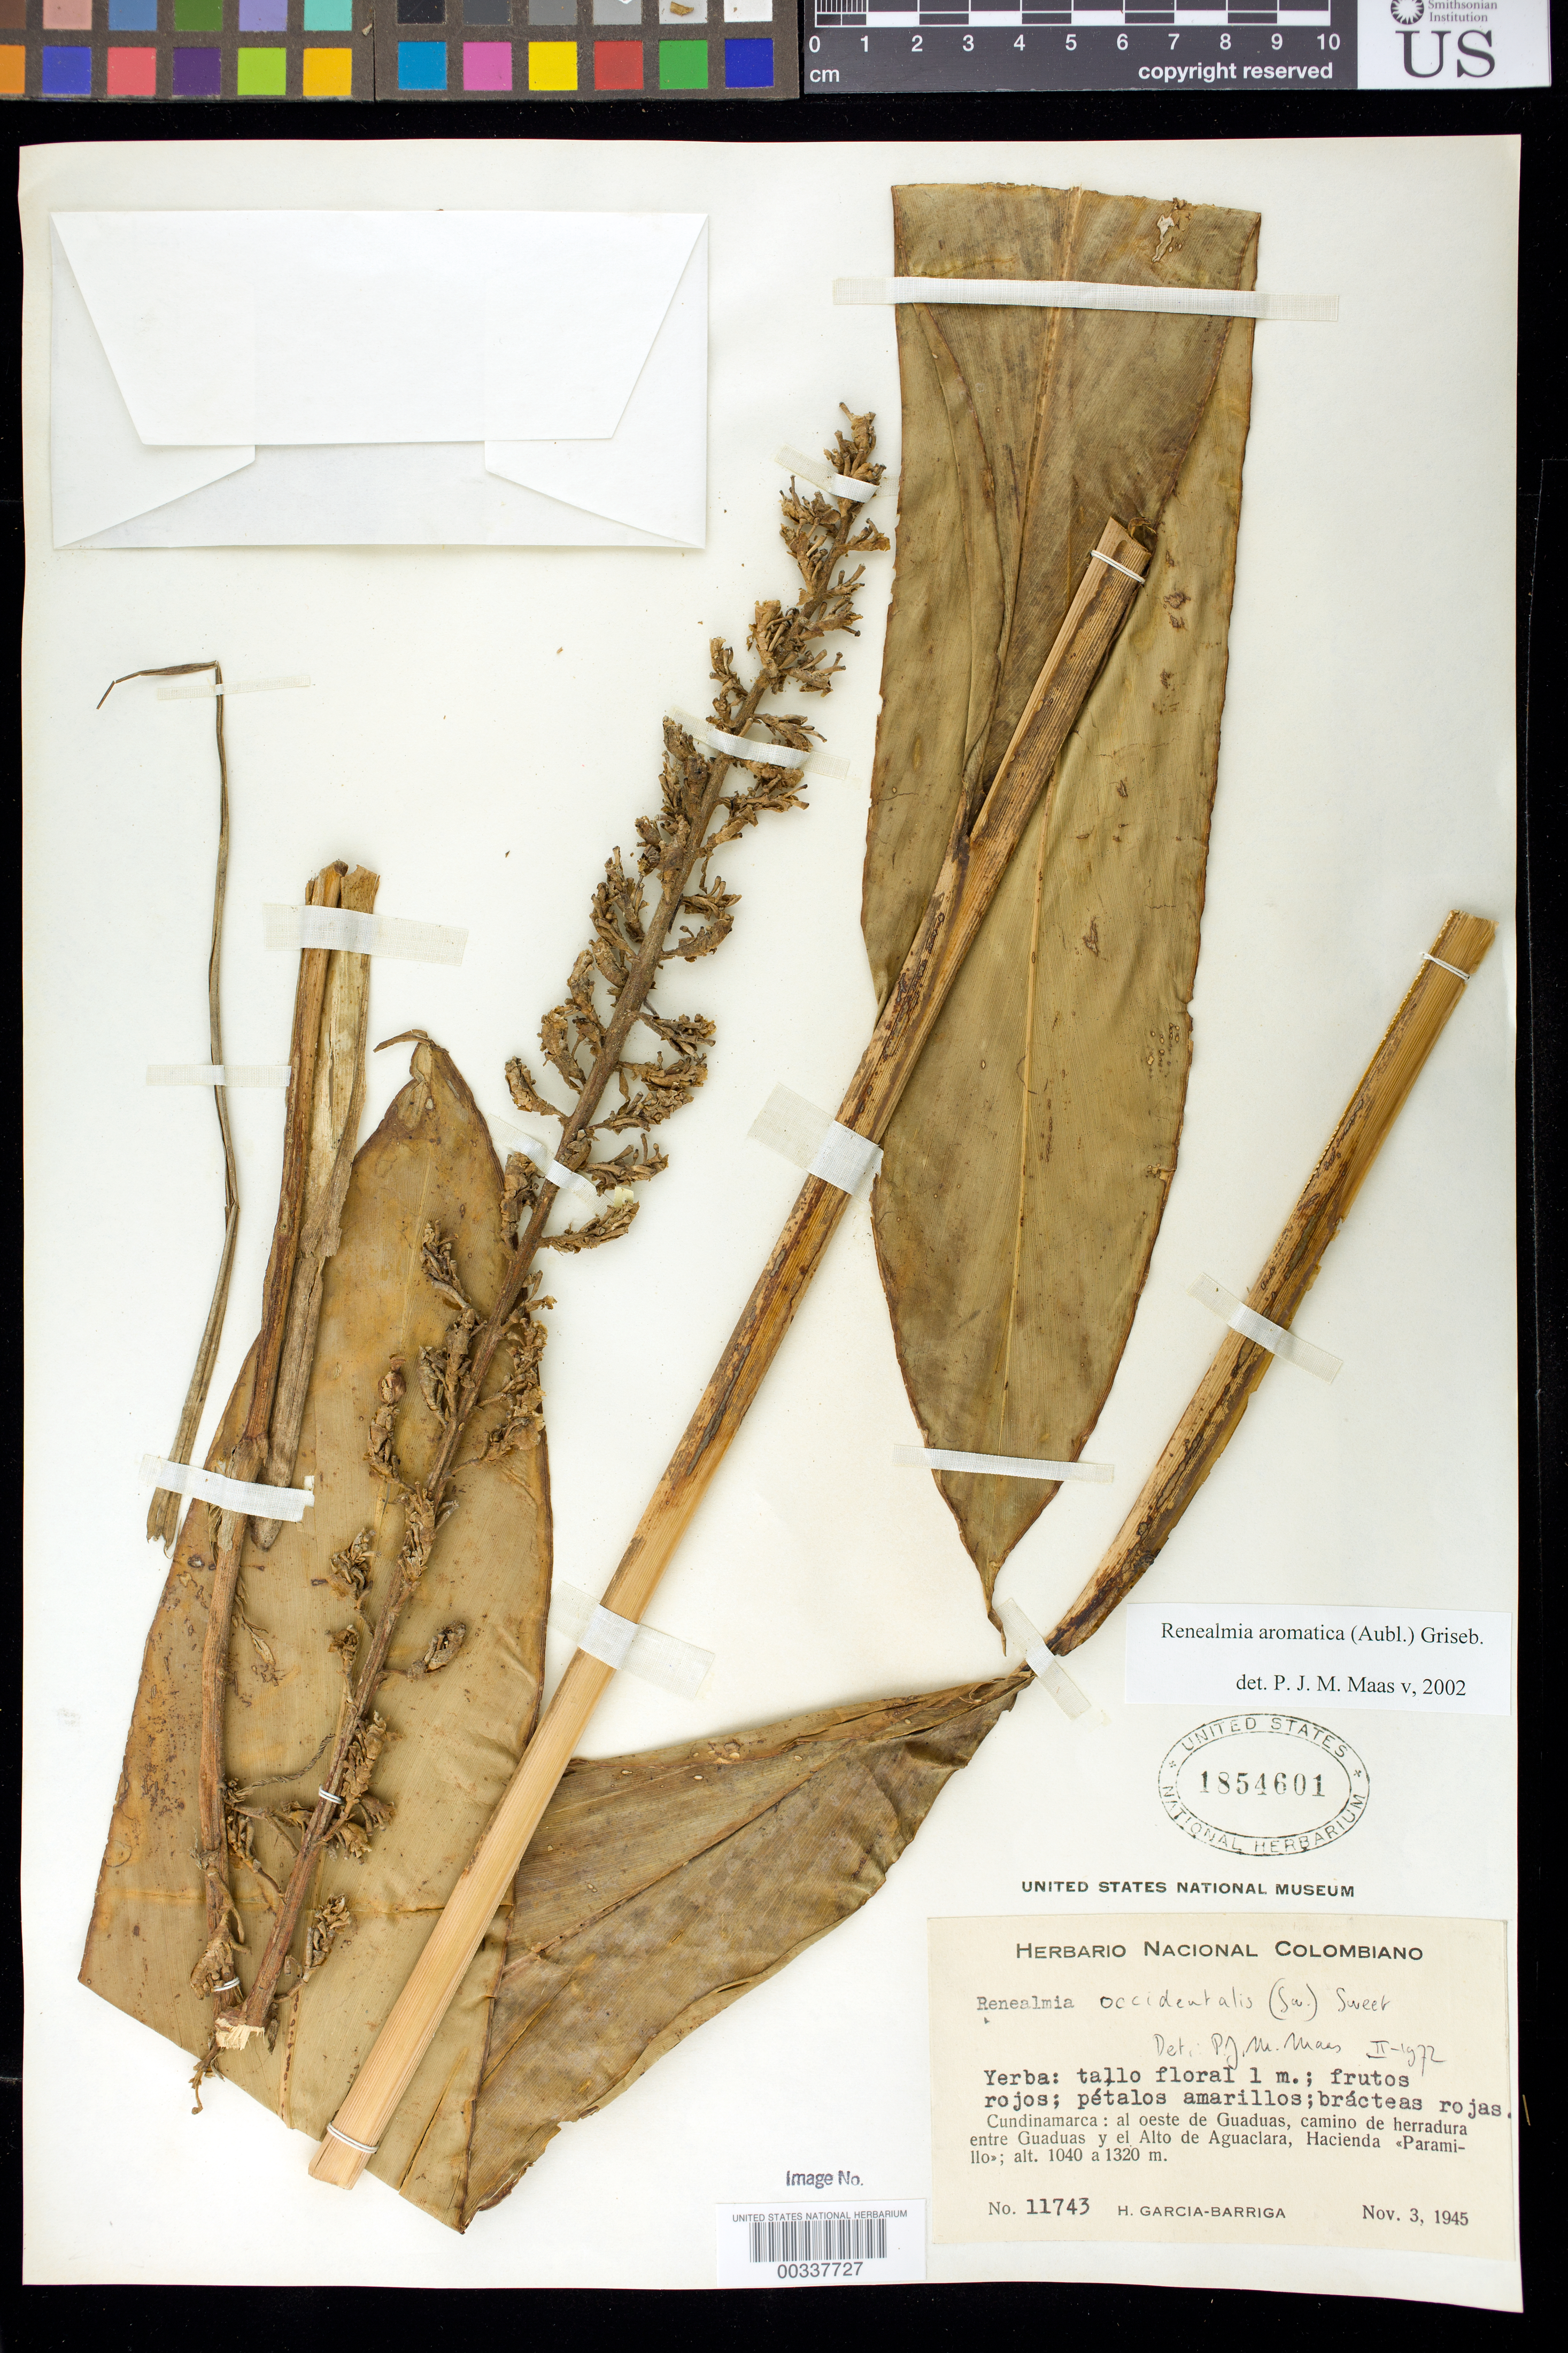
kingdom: Plantae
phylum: Tracheophyta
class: Liliopsida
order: Zingiberales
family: Zingiberaceae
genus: Renealmia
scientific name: Renealmia aromatica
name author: (Aubl.) Griseb.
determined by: Maas, Paul J. M.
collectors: H. García Barriga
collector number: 11743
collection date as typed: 03 Nov 1945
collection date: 1945-11-03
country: Colombia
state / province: Cundinamarca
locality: Al oeste de Guaduas, Camino de Herradura entre Guaduas y el Alto de Aguaclara, Hacienda "Paramillo"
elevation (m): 1040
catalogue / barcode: US 1854601